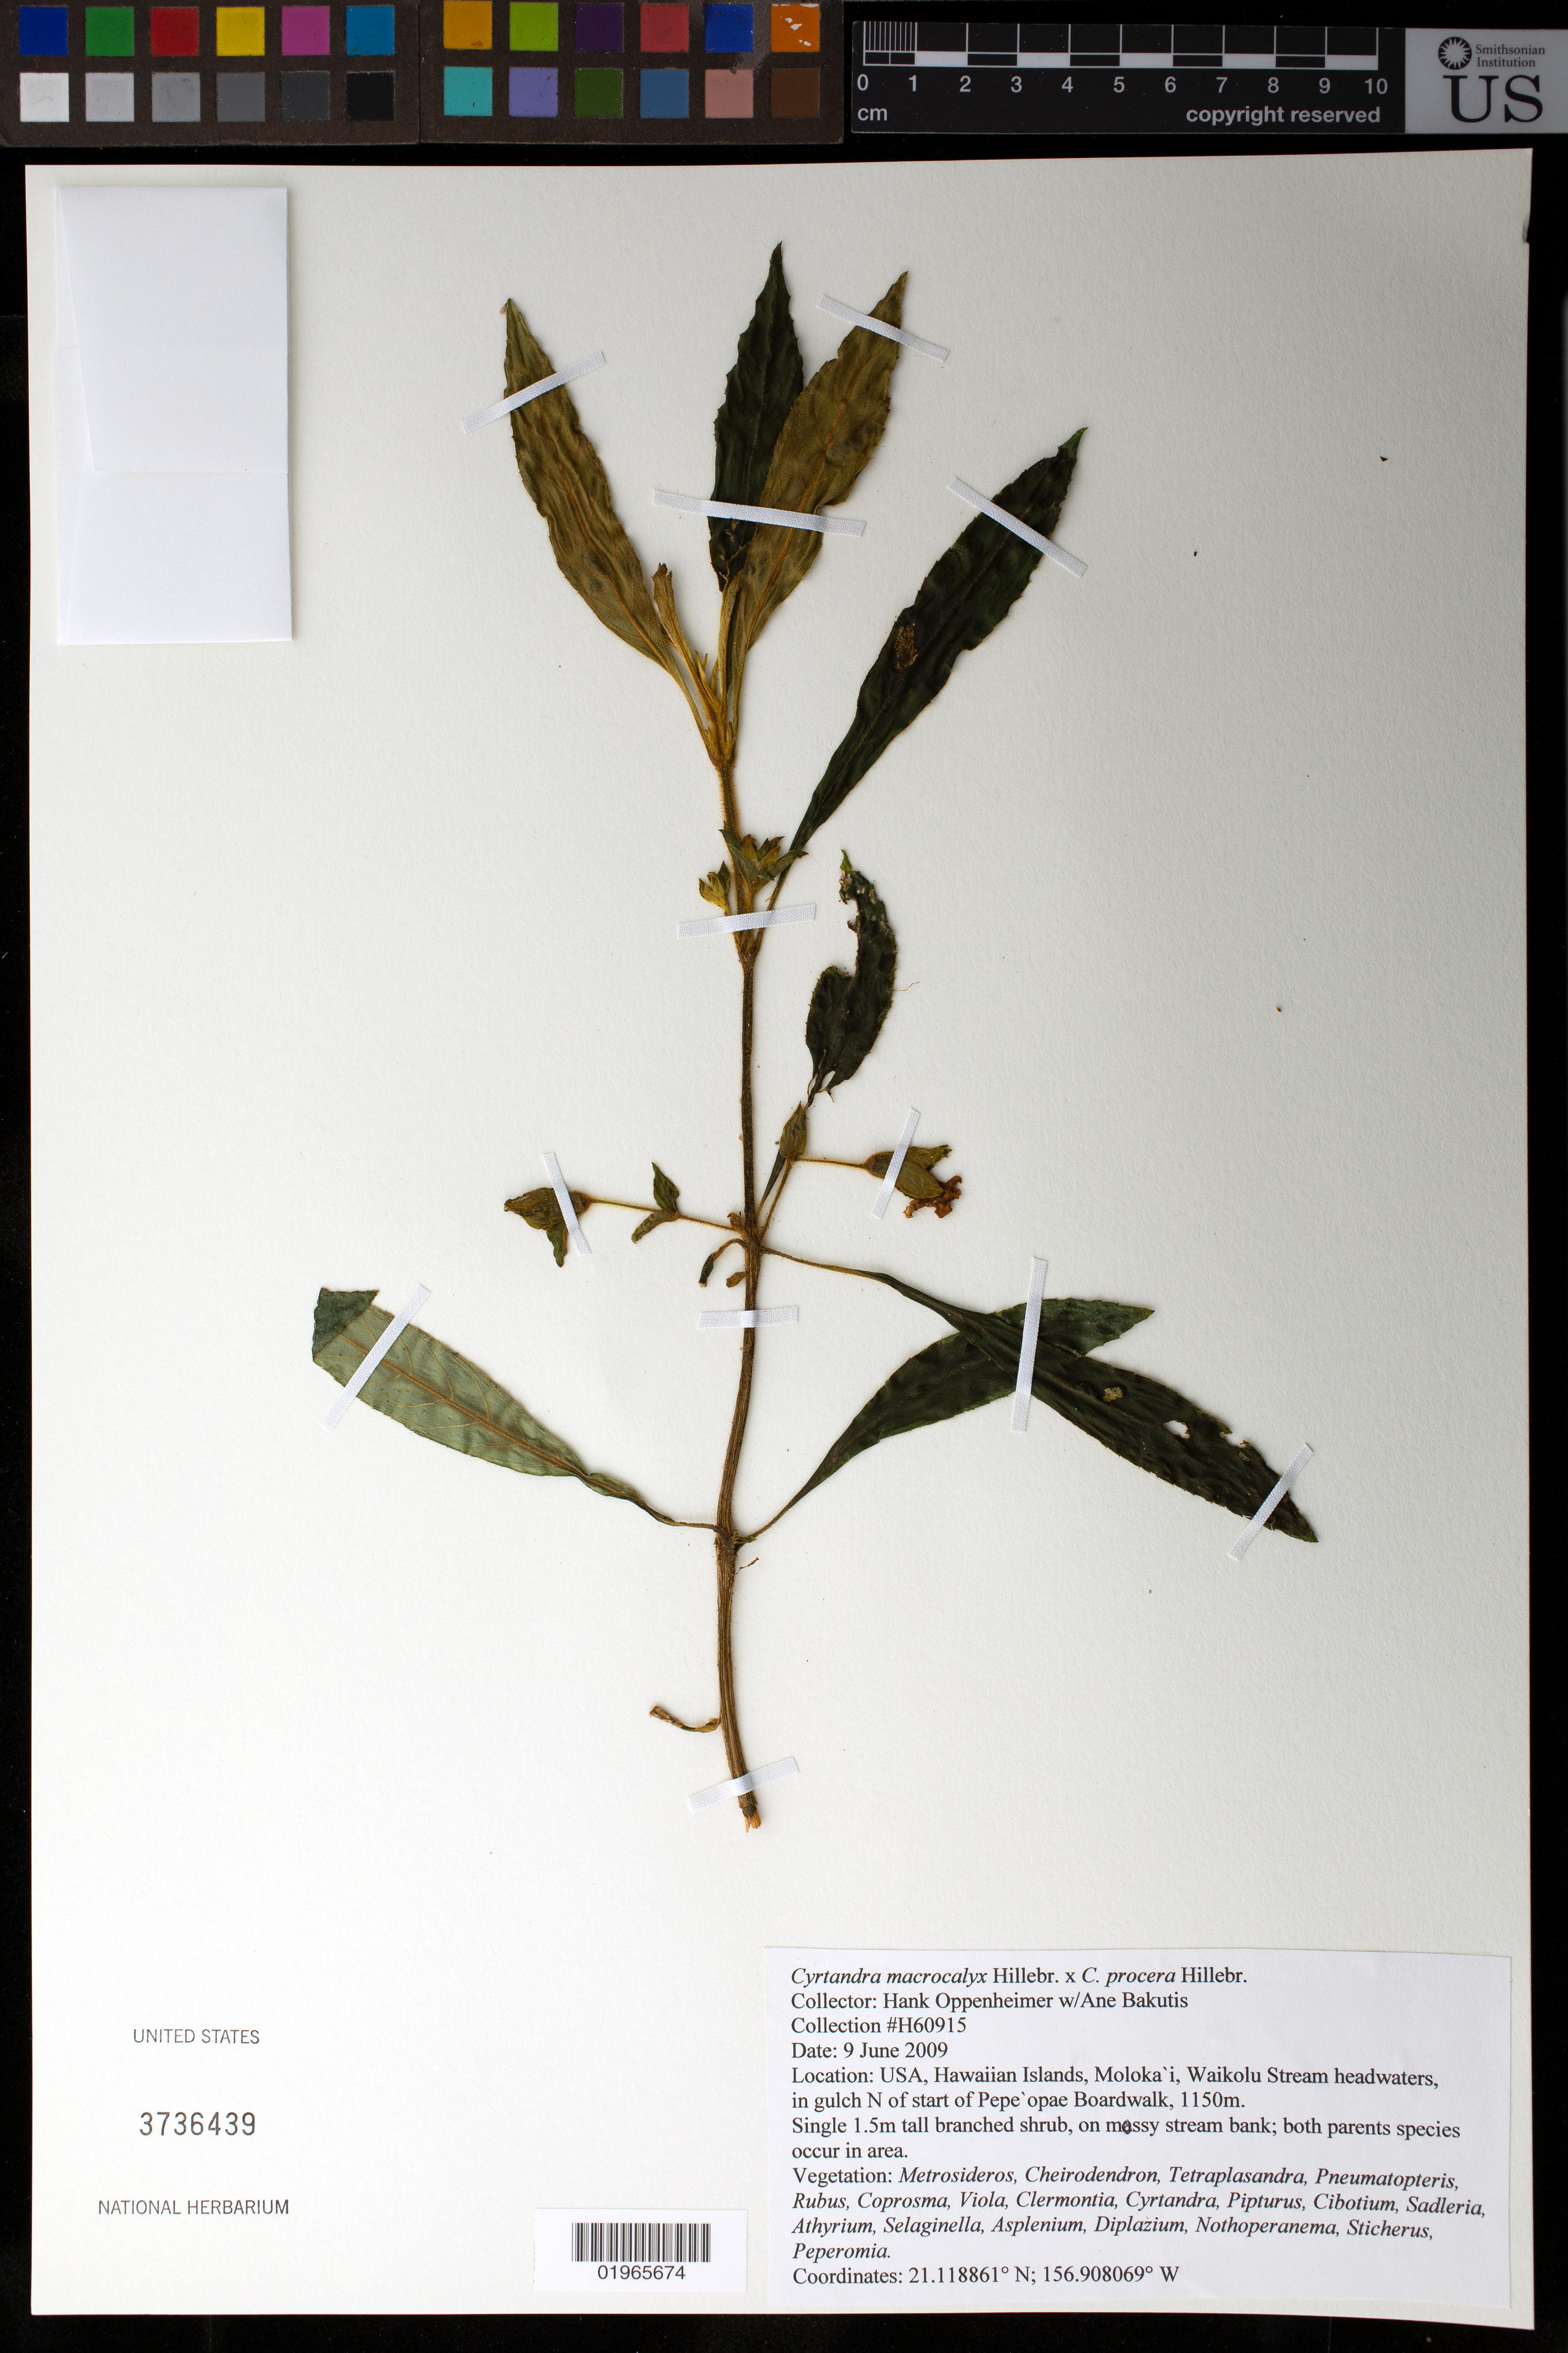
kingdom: Plantae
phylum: Tracheophyta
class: Magnoliopsida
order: Lamiales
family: Gesneriaceae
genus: Cyrtandra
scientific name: Cyrtandra macrocalyx x C. procera Hillebr.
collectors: H. L. Oppenheimer & A. Bakutis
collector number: H60915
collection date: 2009-06-09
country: United States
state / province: Hawaii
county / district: Maui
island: Moloka'i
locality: Waikolu Stream headwaters, in gulch N of start of Pepe'opae Boardwalk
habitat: Mossy stream bank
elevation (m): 1150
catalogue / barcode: US 3736439